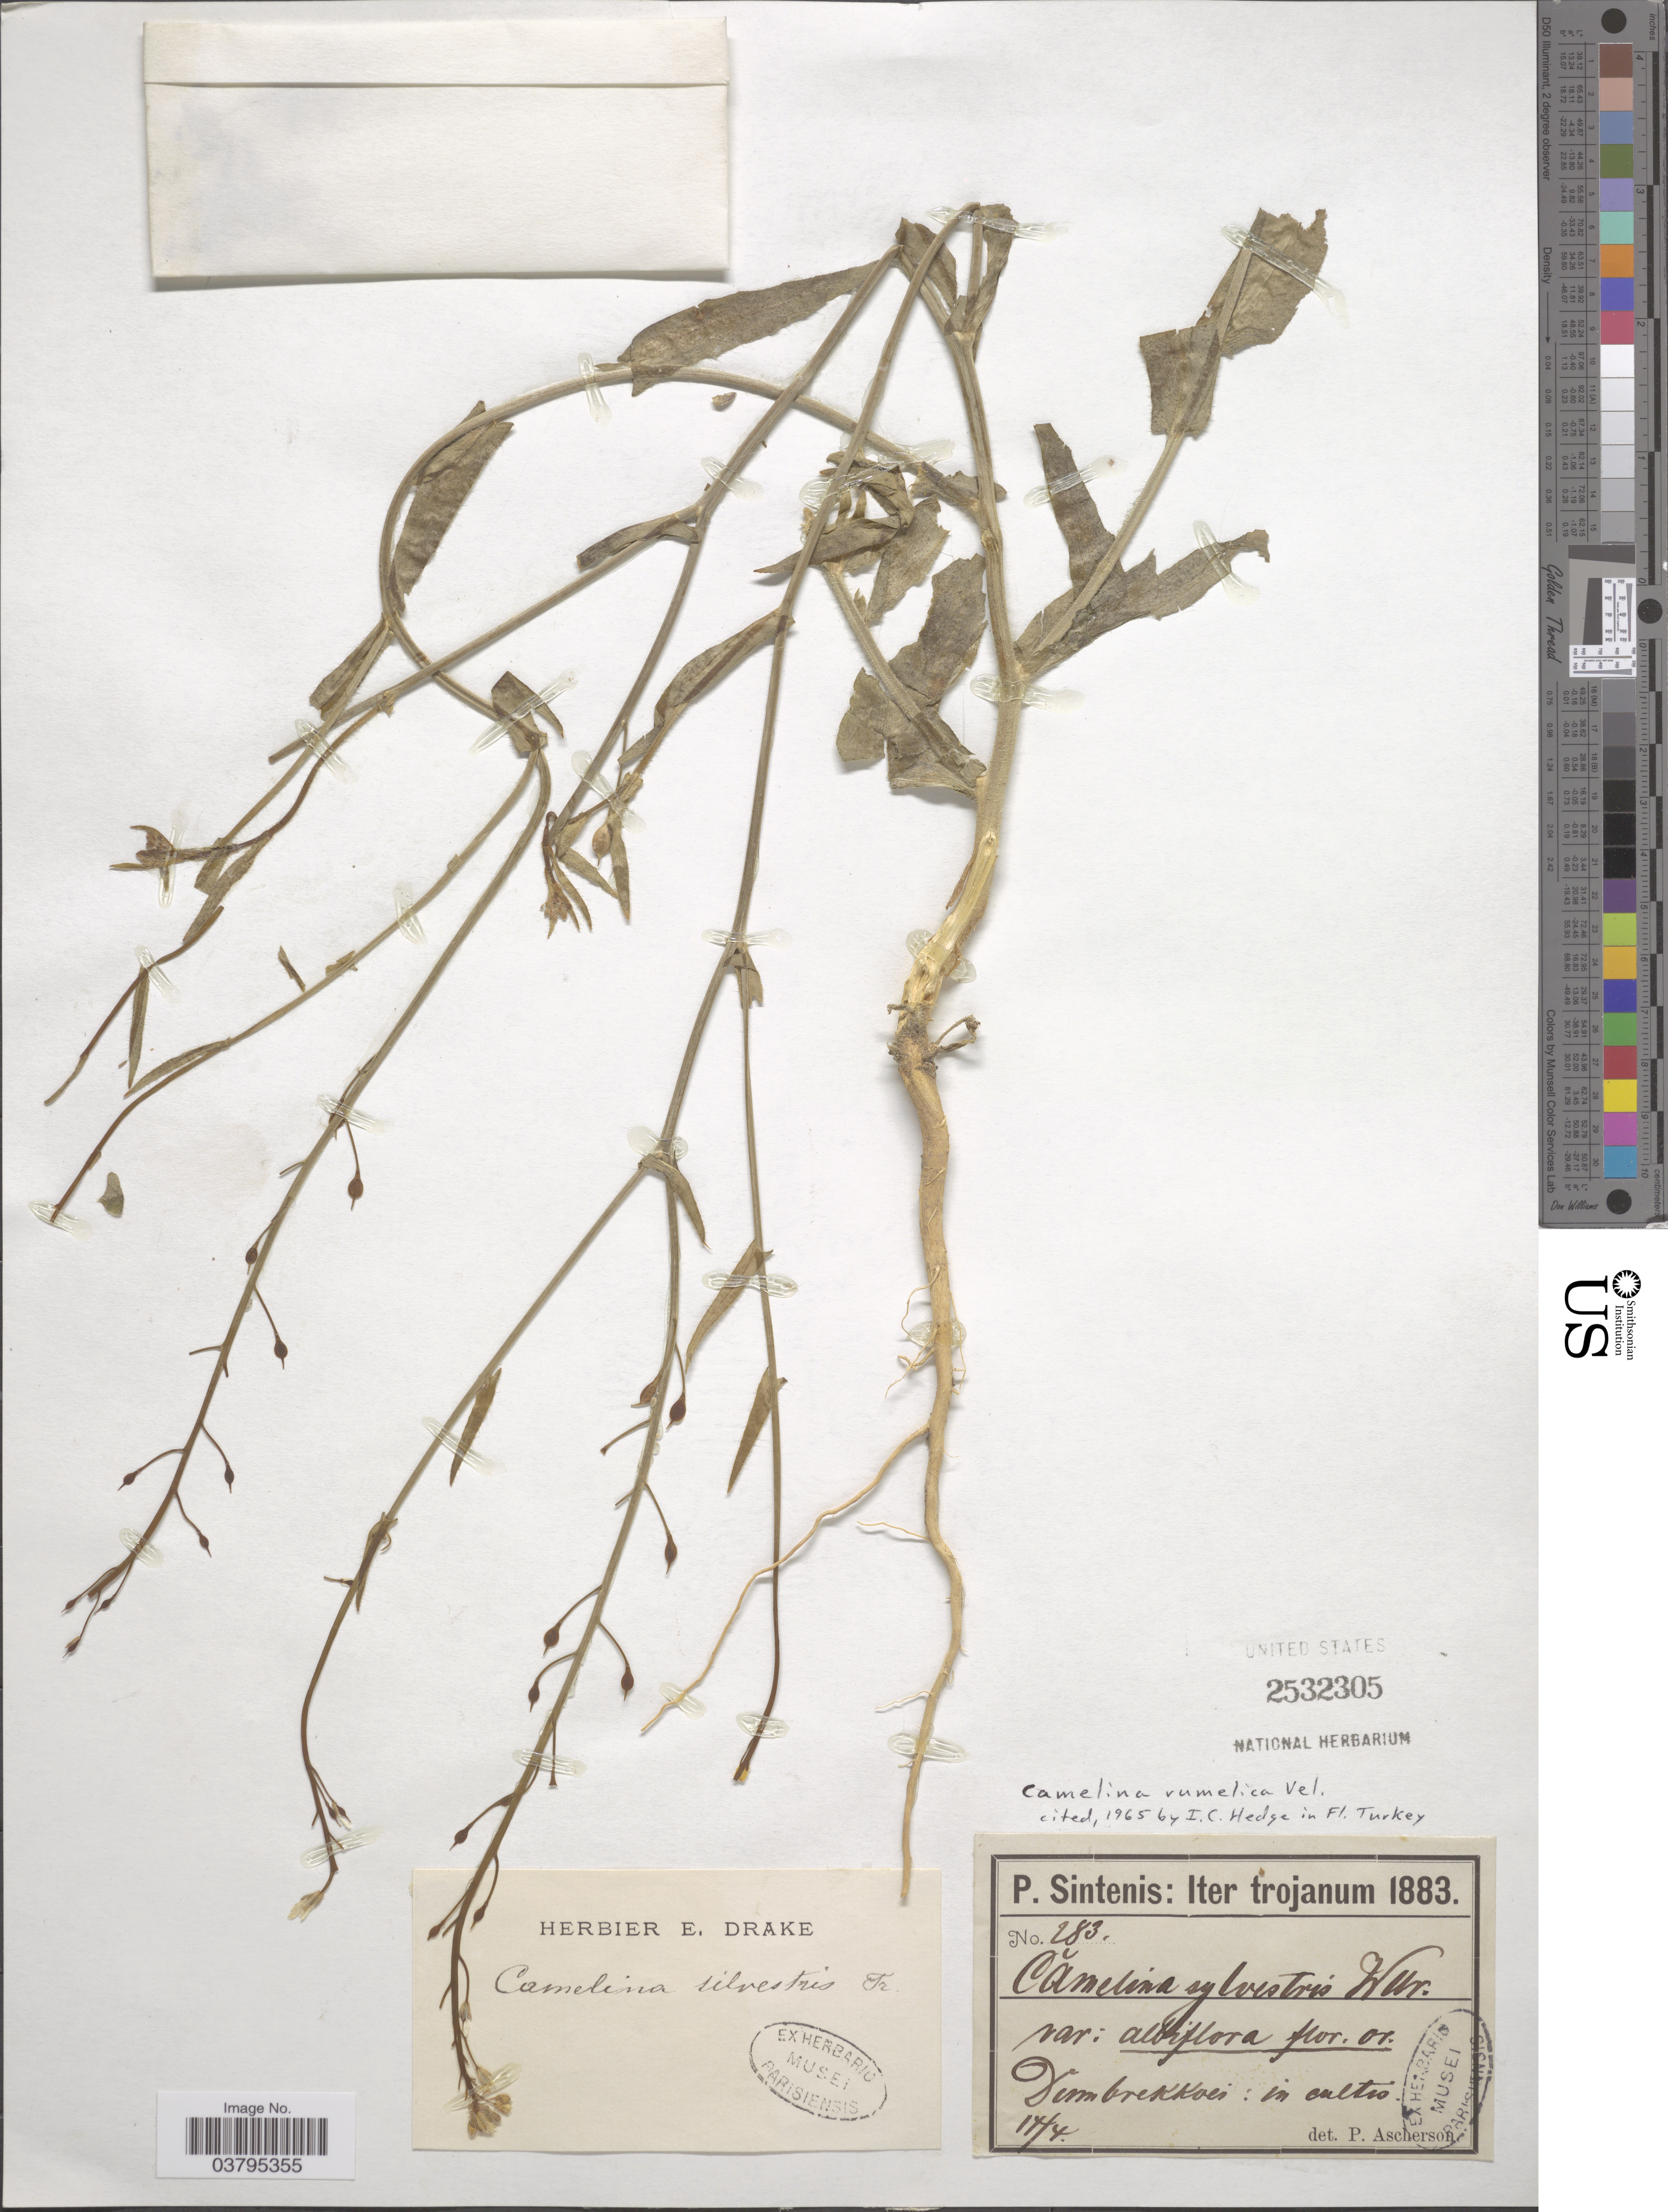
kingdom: Plantae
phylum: Tracheophyta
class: Magnoliopsida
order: Brassicales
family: Brassicaceae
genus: Camelina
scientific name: Camelina rumelica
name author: Velen.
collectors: P. Sintenis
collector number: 283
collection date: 1883-04-14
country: Turkey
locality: Dumbrekkoei: in cultis.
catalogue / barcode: US 2532305